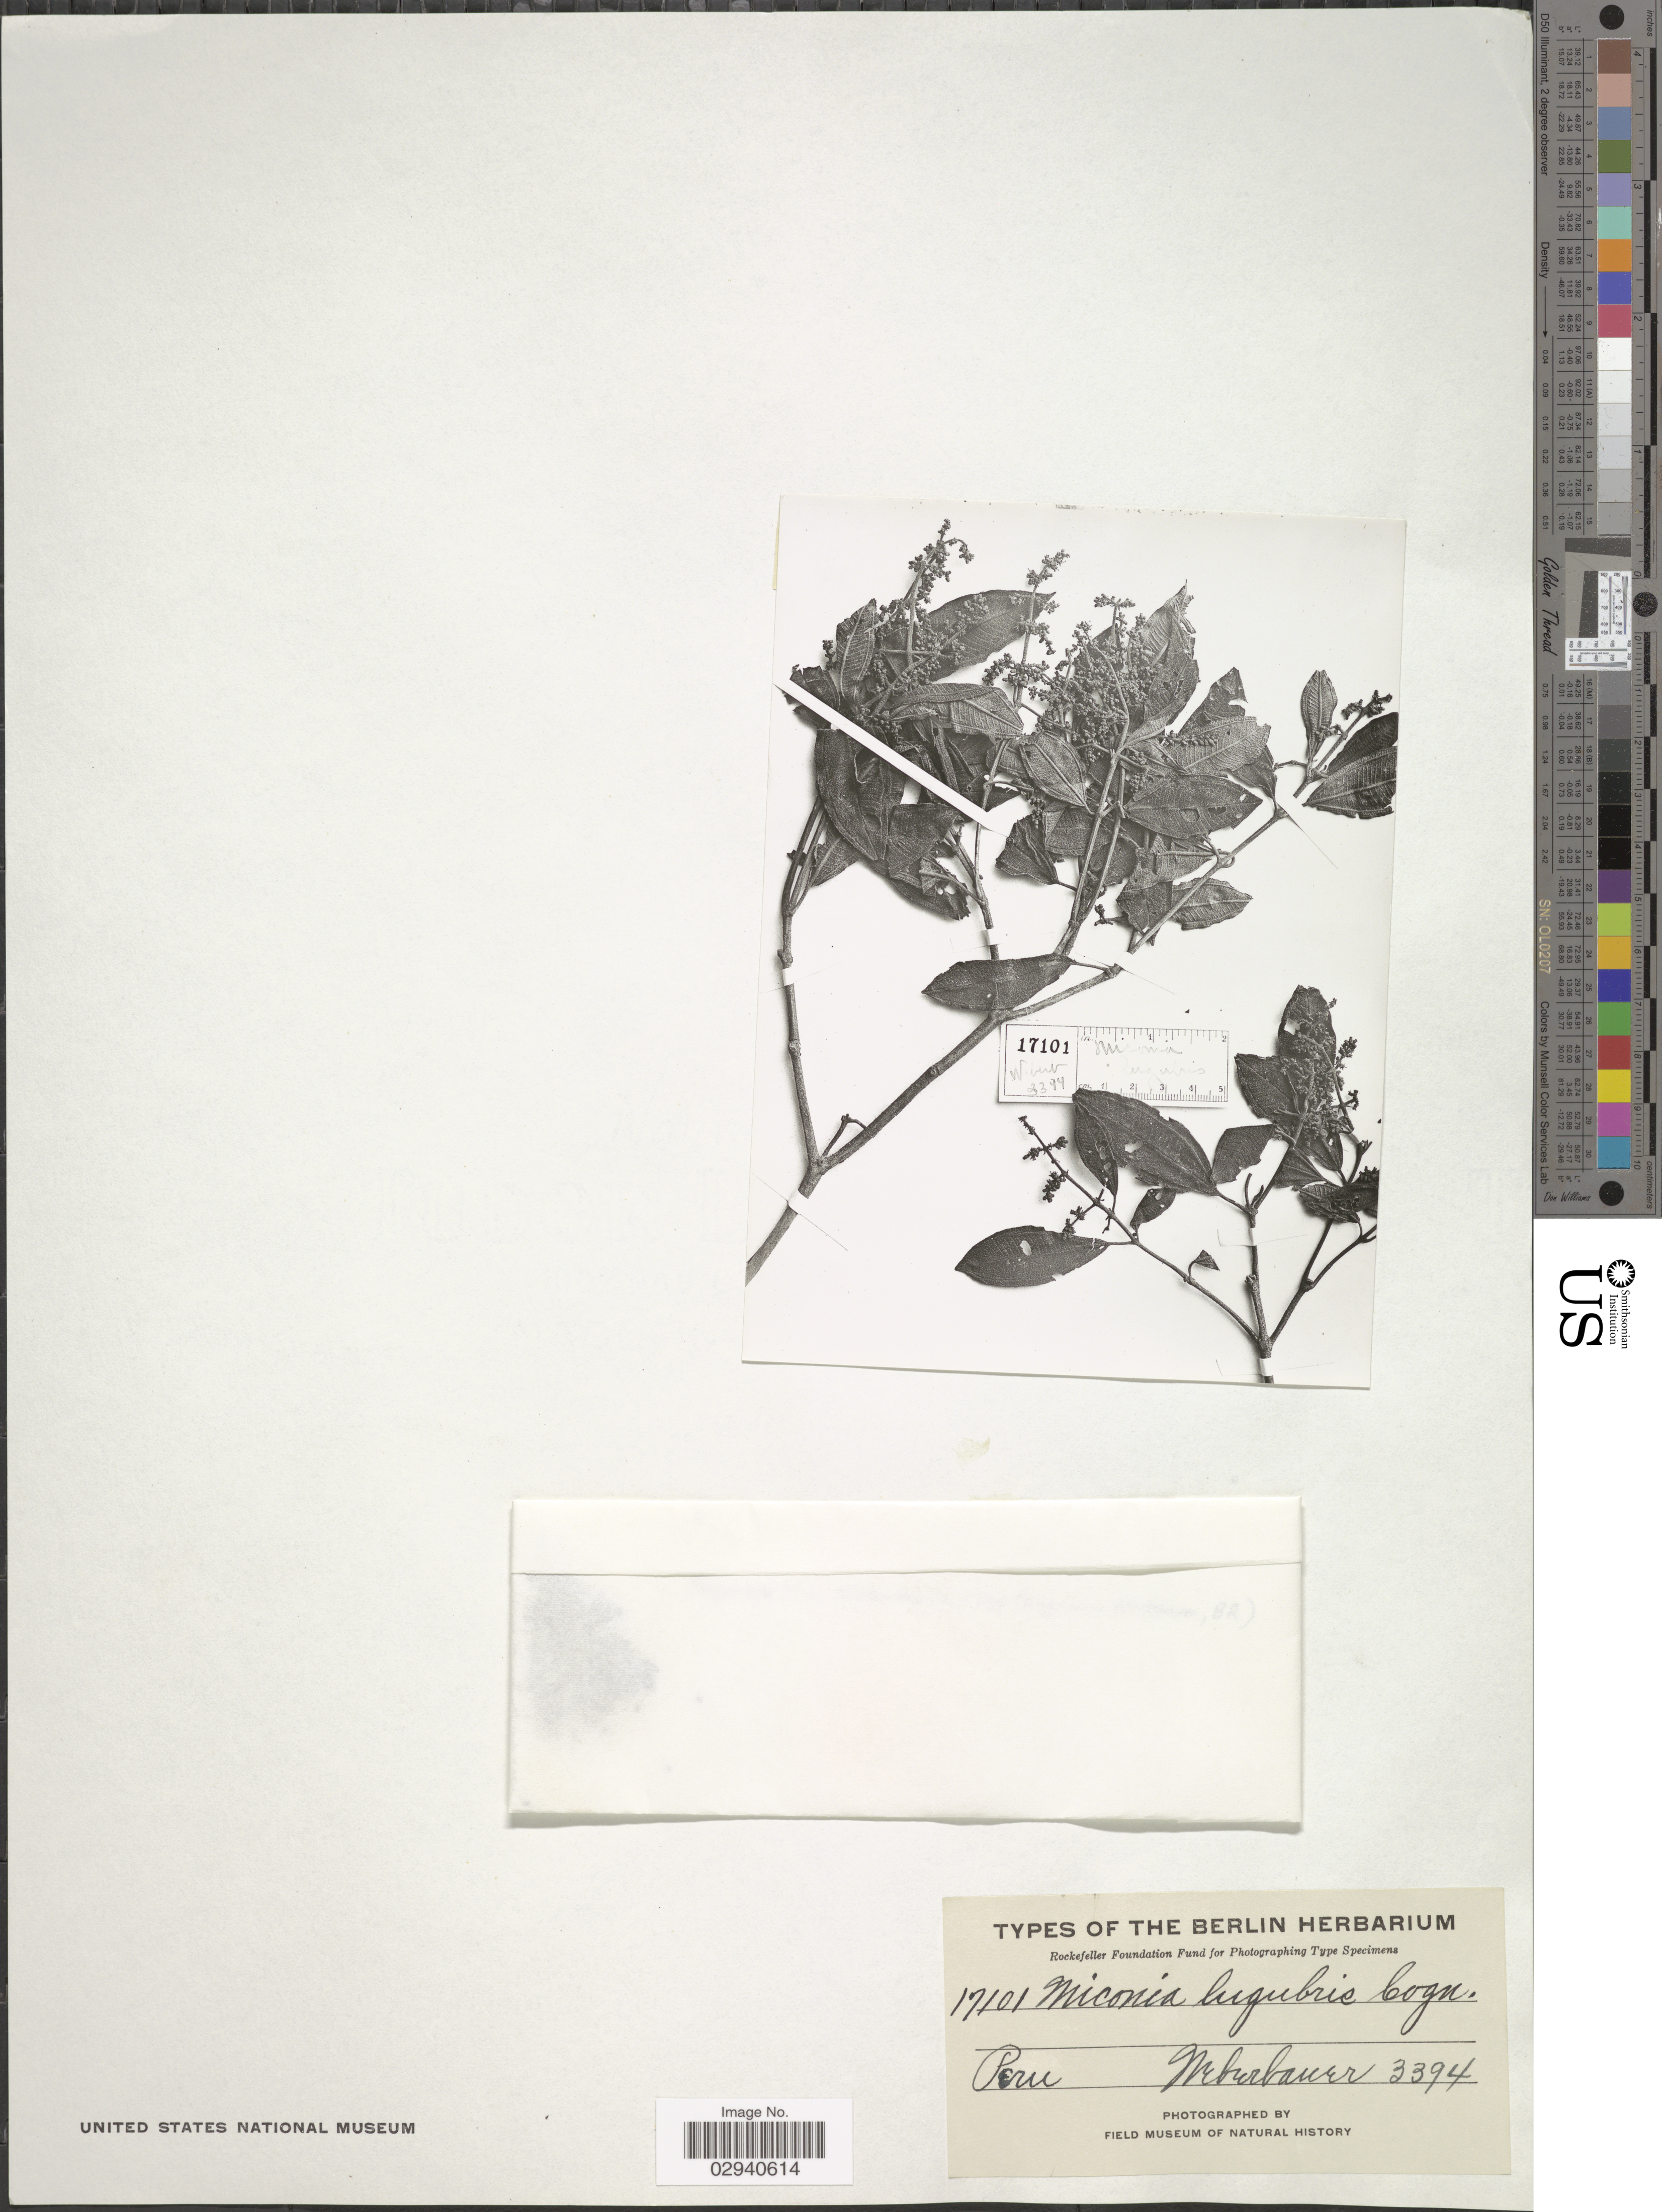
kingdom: Plantae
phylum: Tracheophyta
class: Magnoliopsida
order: Myrtales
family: Melastomataceae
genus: Miconia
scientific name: Miconia lugubris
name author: Cogn.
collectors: Weberbauer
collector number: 3394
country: Peru